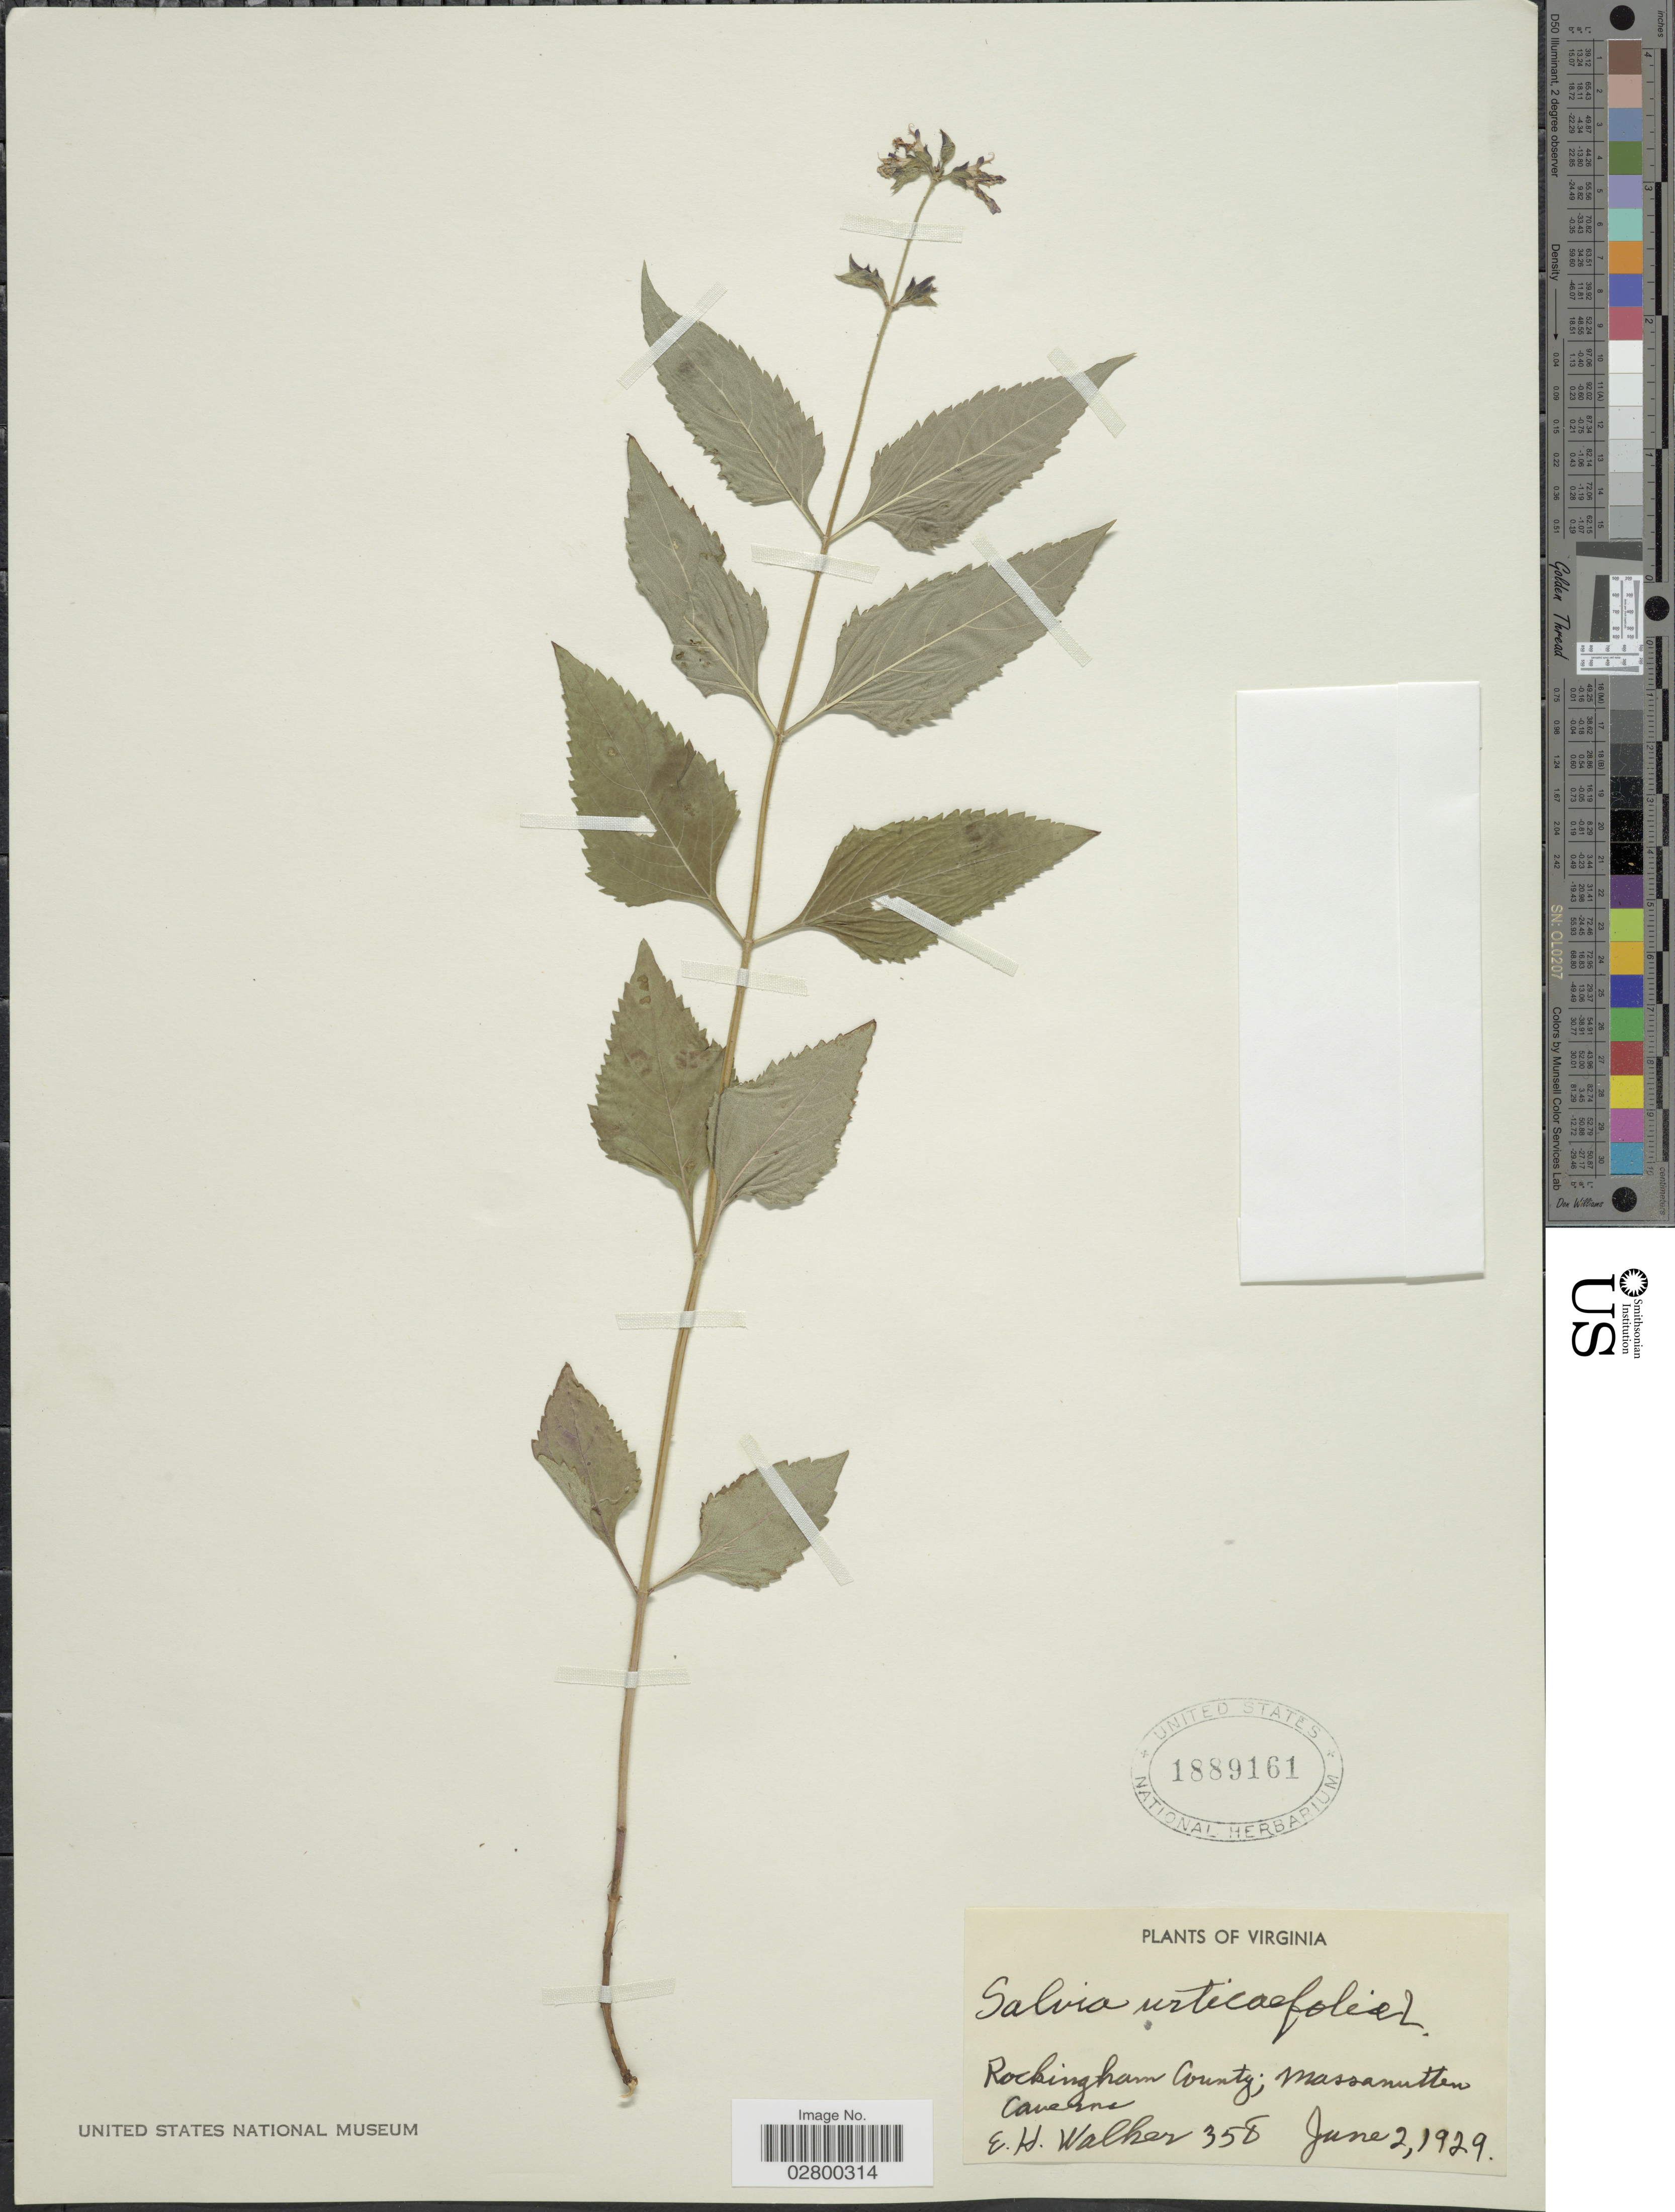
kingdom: Plantae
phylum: Tracheophyta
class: Magnoliopsida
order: Lamiales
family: Lamiaceae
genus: Salvia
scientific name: Salvia urticifolia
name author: L.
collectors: E. H. Walker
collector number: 358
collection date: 1929-06-02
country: United States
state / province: Virginia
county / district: Rockingham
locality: Rockingham County; Massanutten Caverne.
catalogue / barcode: US 1889161